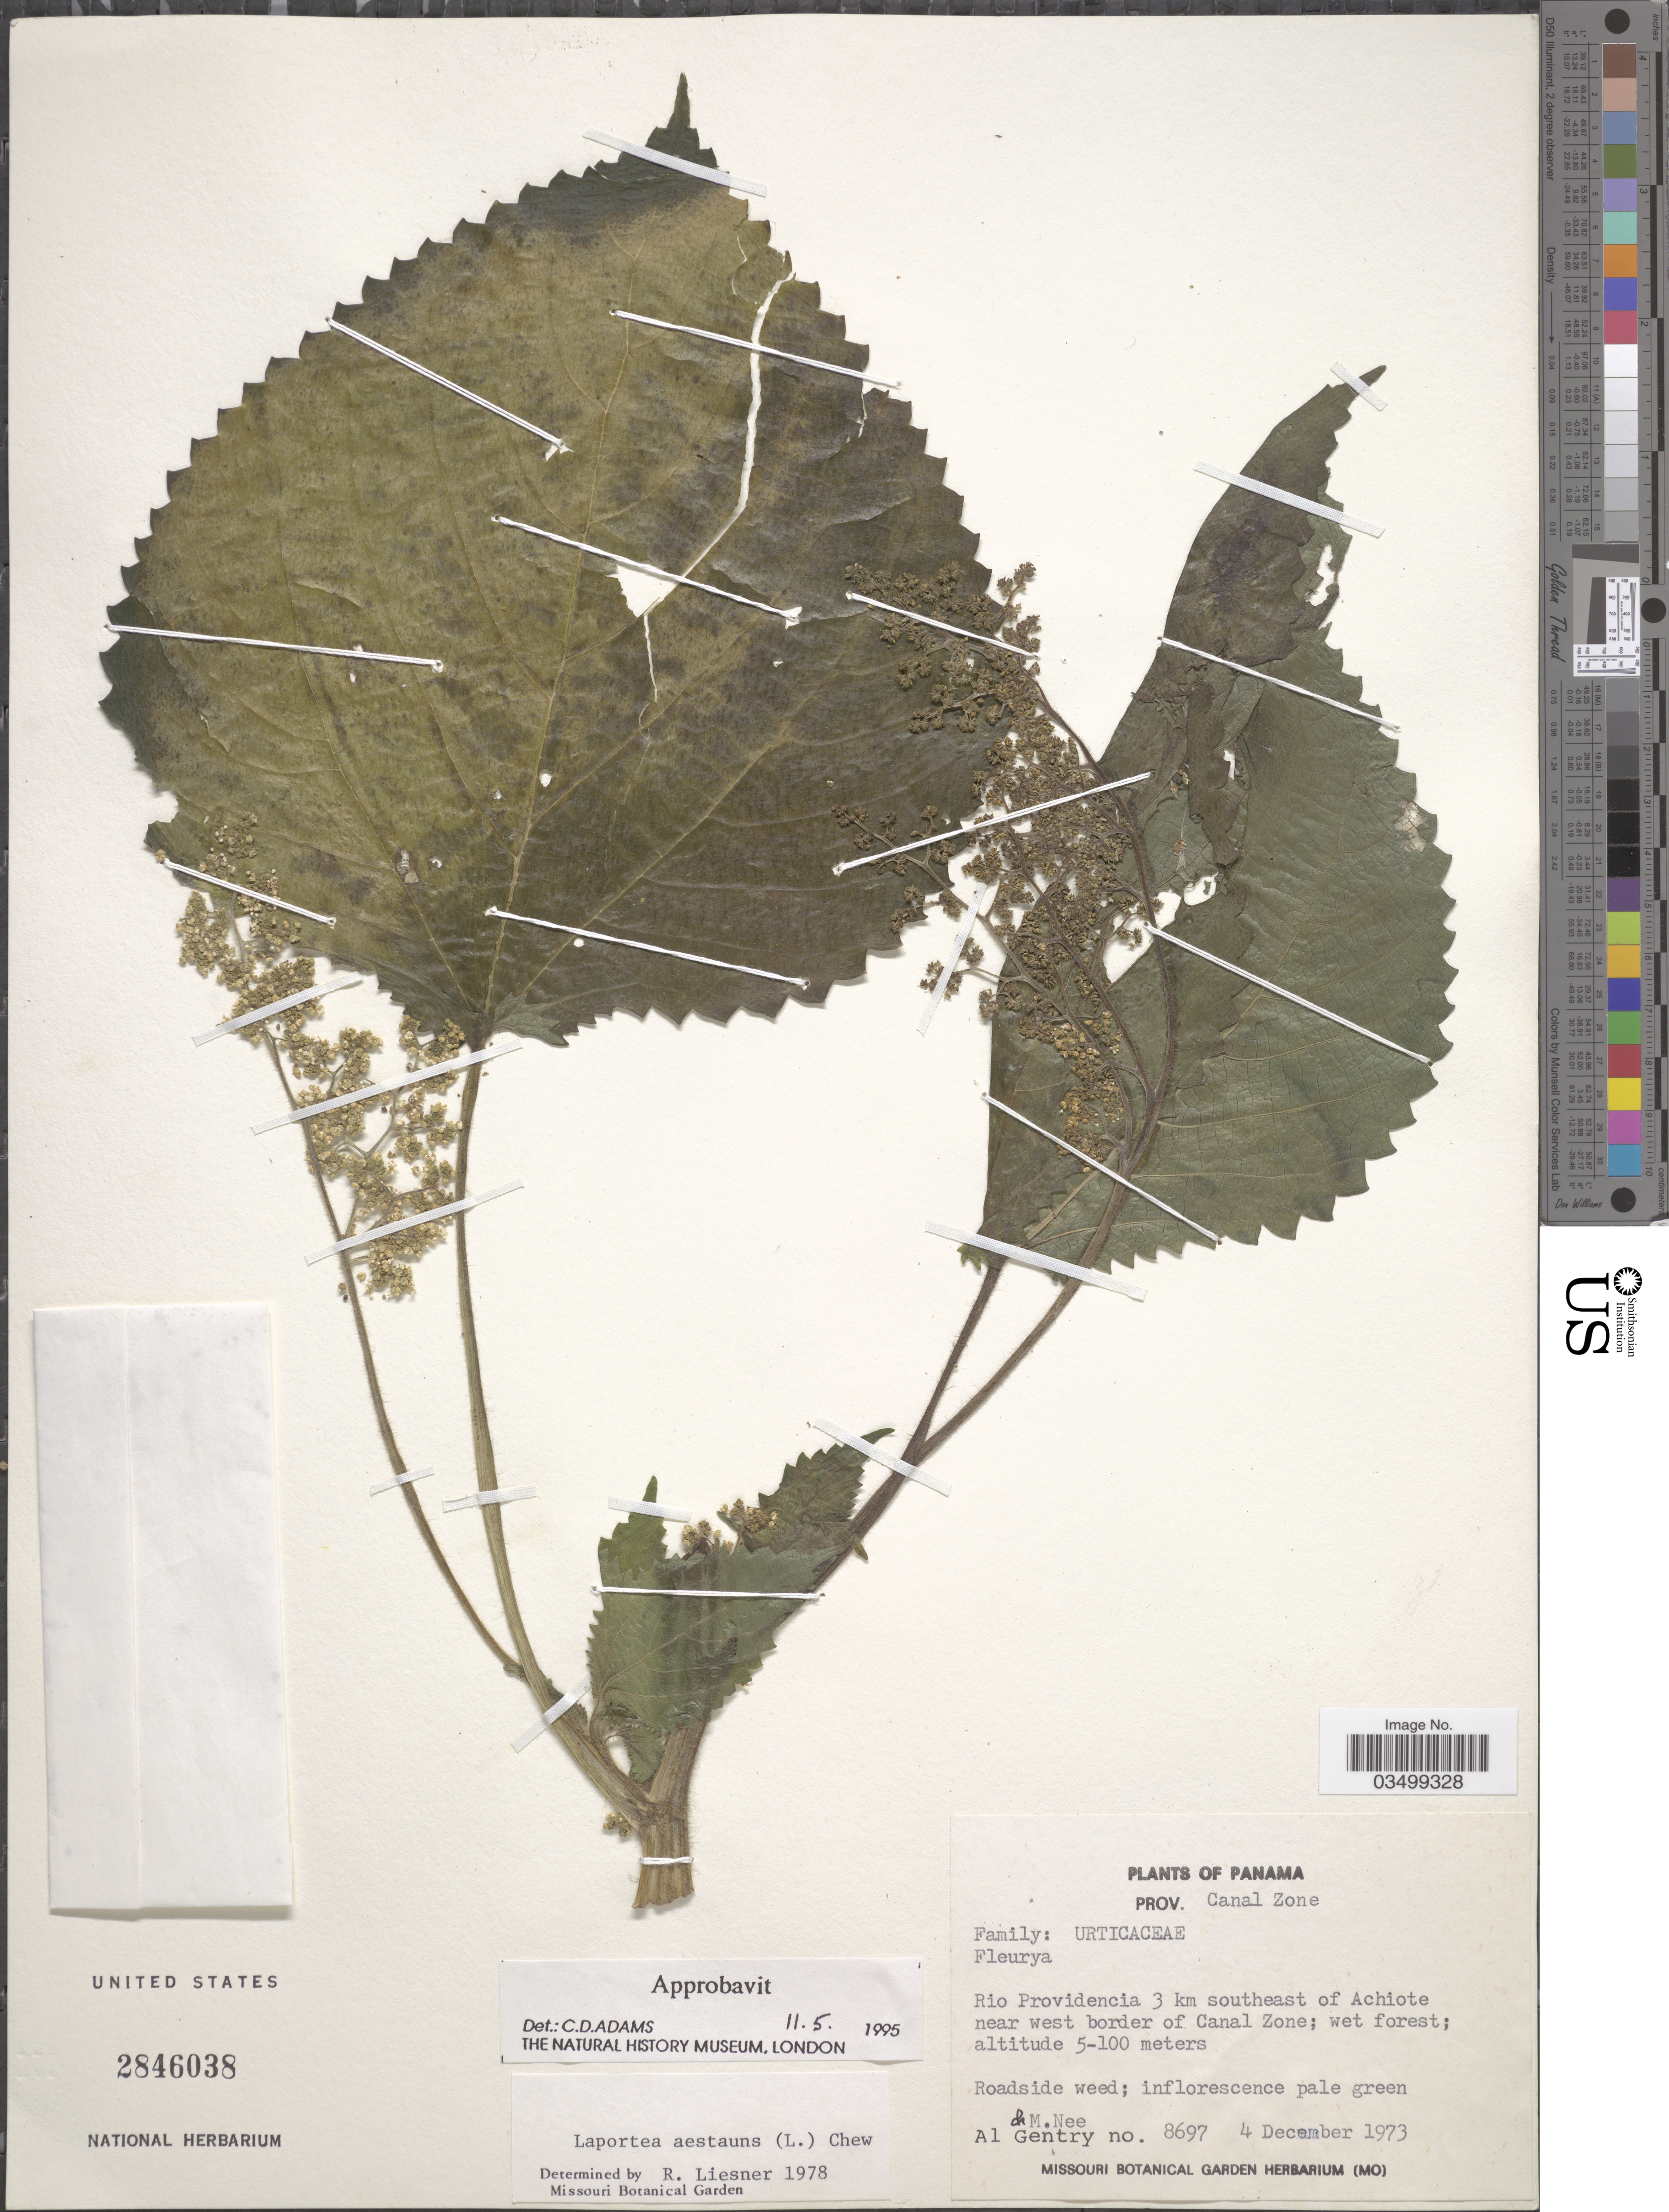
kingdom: Plantae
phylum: Tracheophyta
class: Magnoliopsida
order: Rosales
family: Urticaceae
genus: Laportea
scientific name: Laportea aestuans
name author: (L.) Chew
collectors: A. H. Gentry & M. Nee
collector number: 8697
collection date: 1973-12-04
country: Panama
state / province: Colón / Panamá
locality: Prov. Canal Zone. Rio Providencia 3 km southeast of Achiote near west border of Canal Zone.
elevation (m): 5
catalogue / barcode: US 2846038